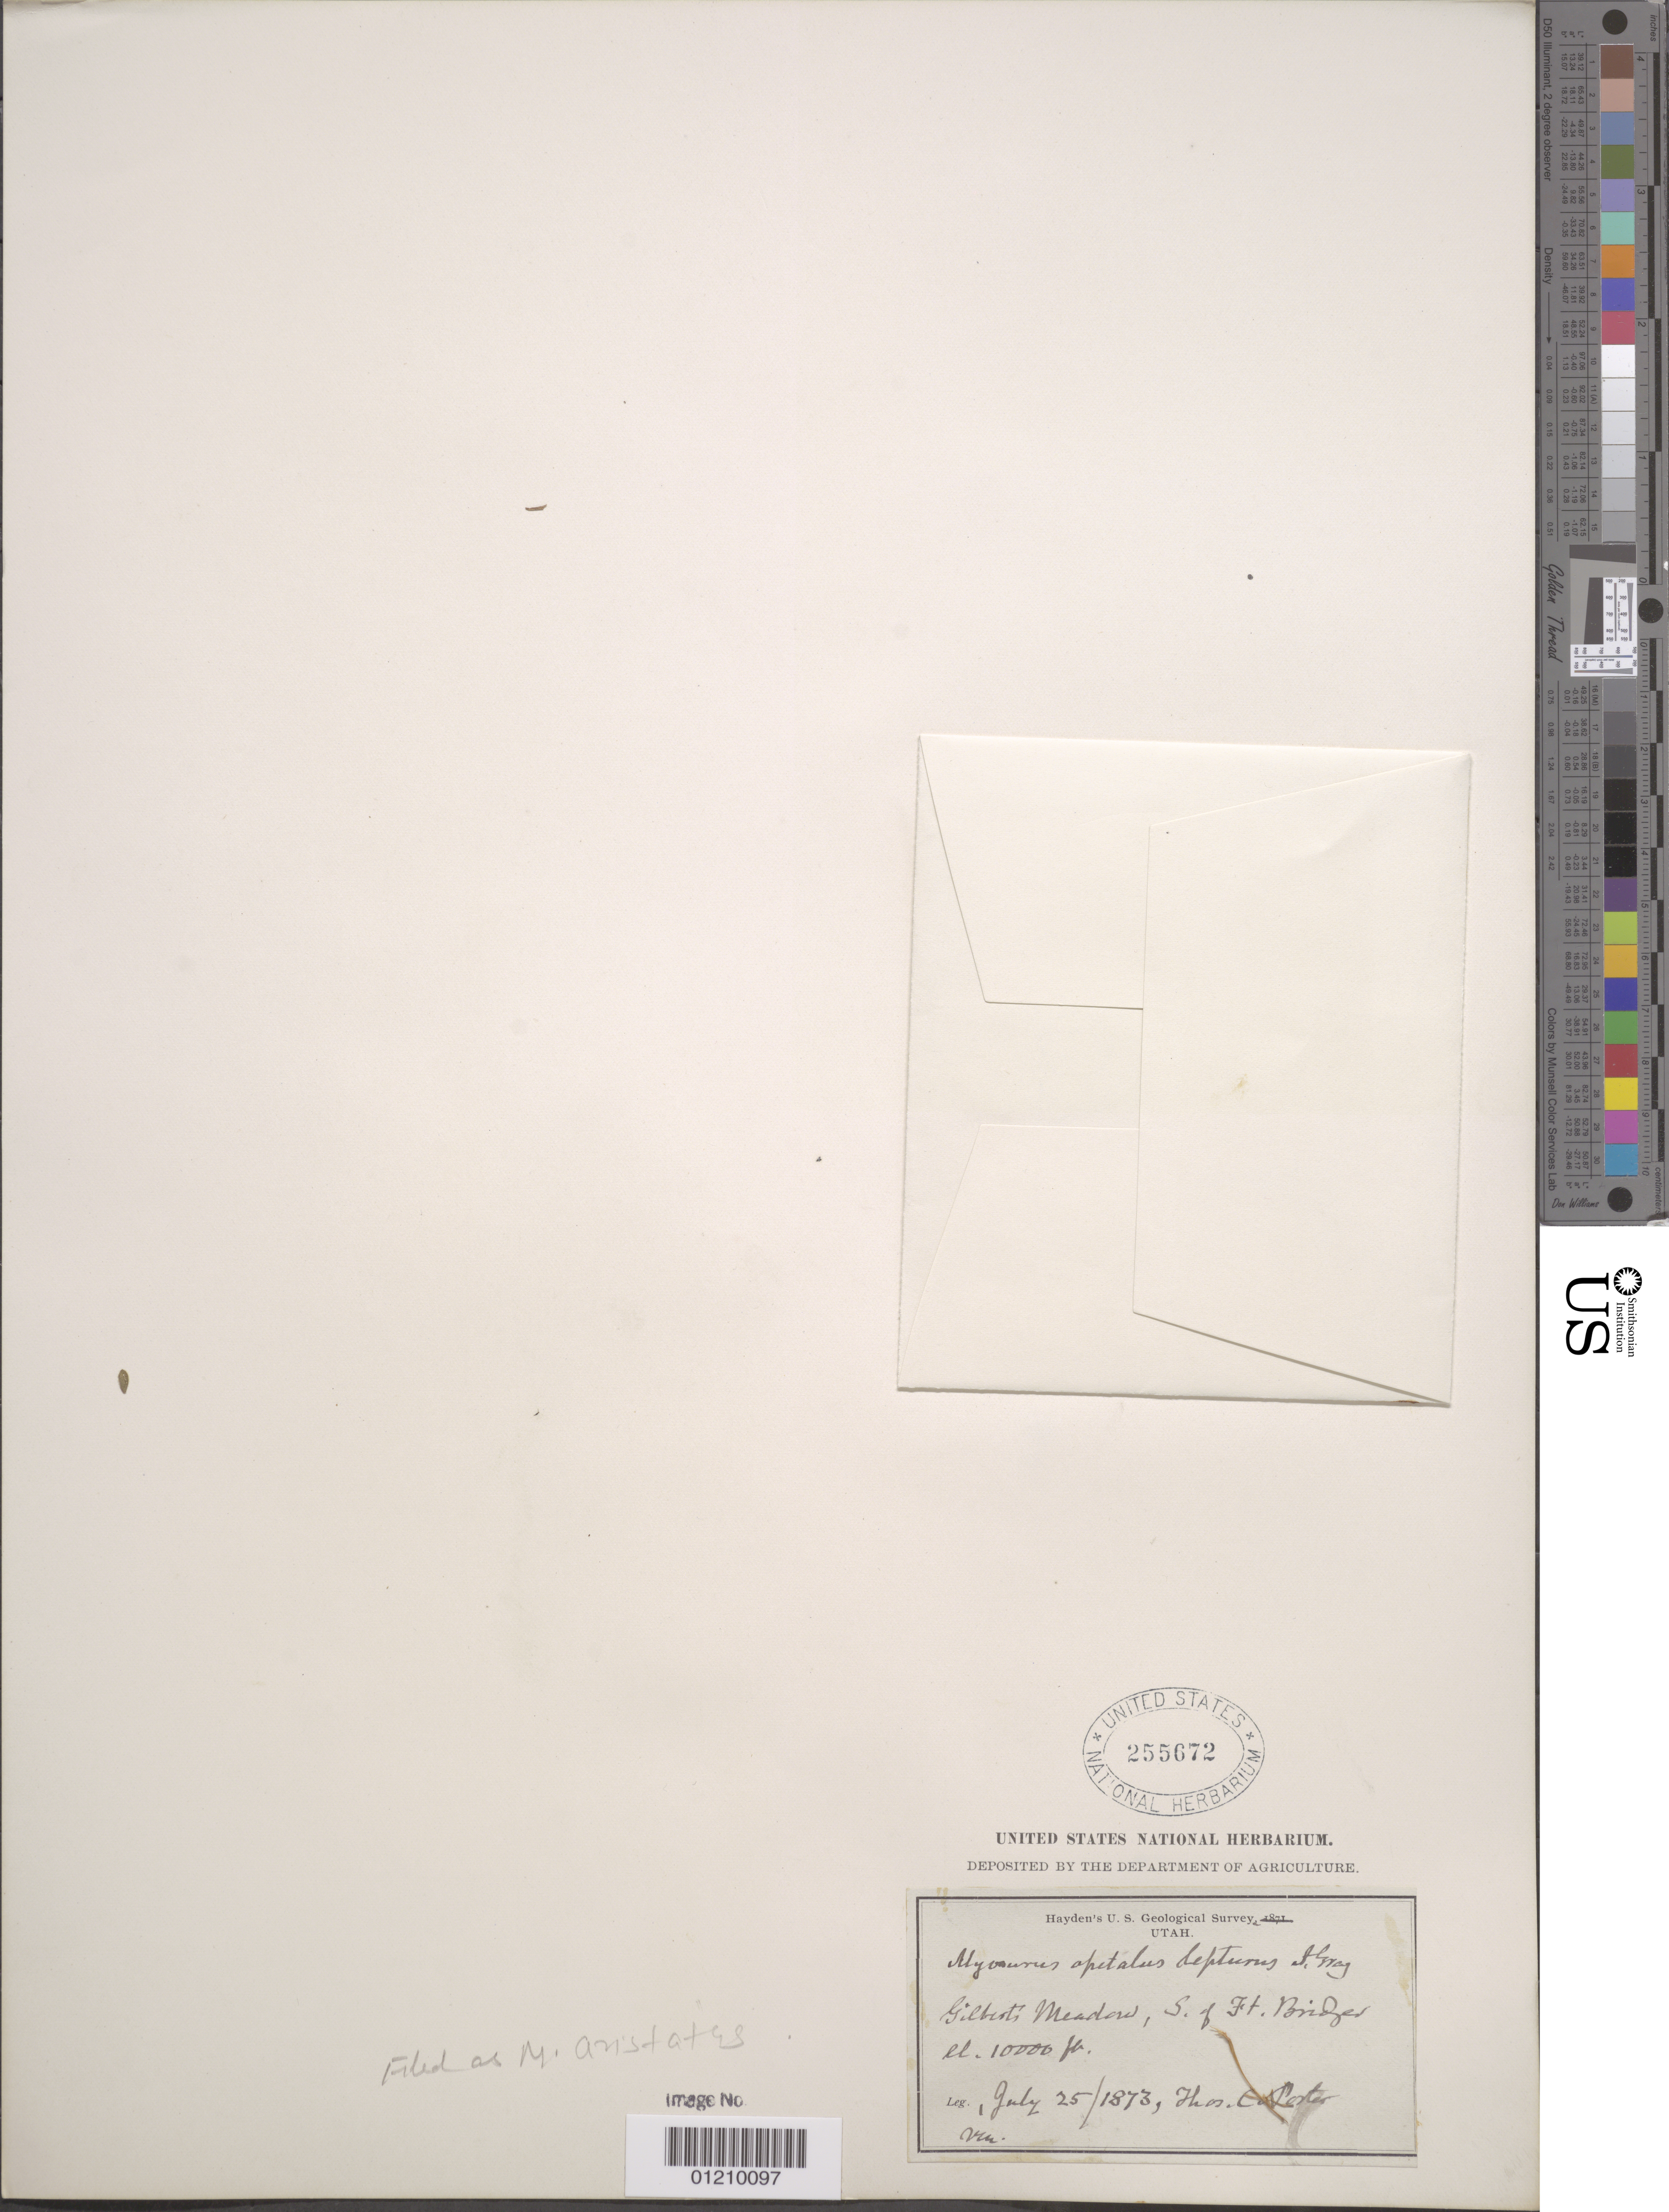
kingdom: Plantae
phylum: Tracheophyta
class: Magnoliopsida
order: Ranunculales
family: Ranunculaceae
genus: Myosurus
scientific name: Myosurus aristatus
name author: Benth.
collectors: T. C. Porter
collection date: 1873-07-25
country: United States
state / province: Utah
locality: Gilbert Meadows, S. of Ft. Bridges.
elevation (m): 3048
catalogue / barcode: US 255672